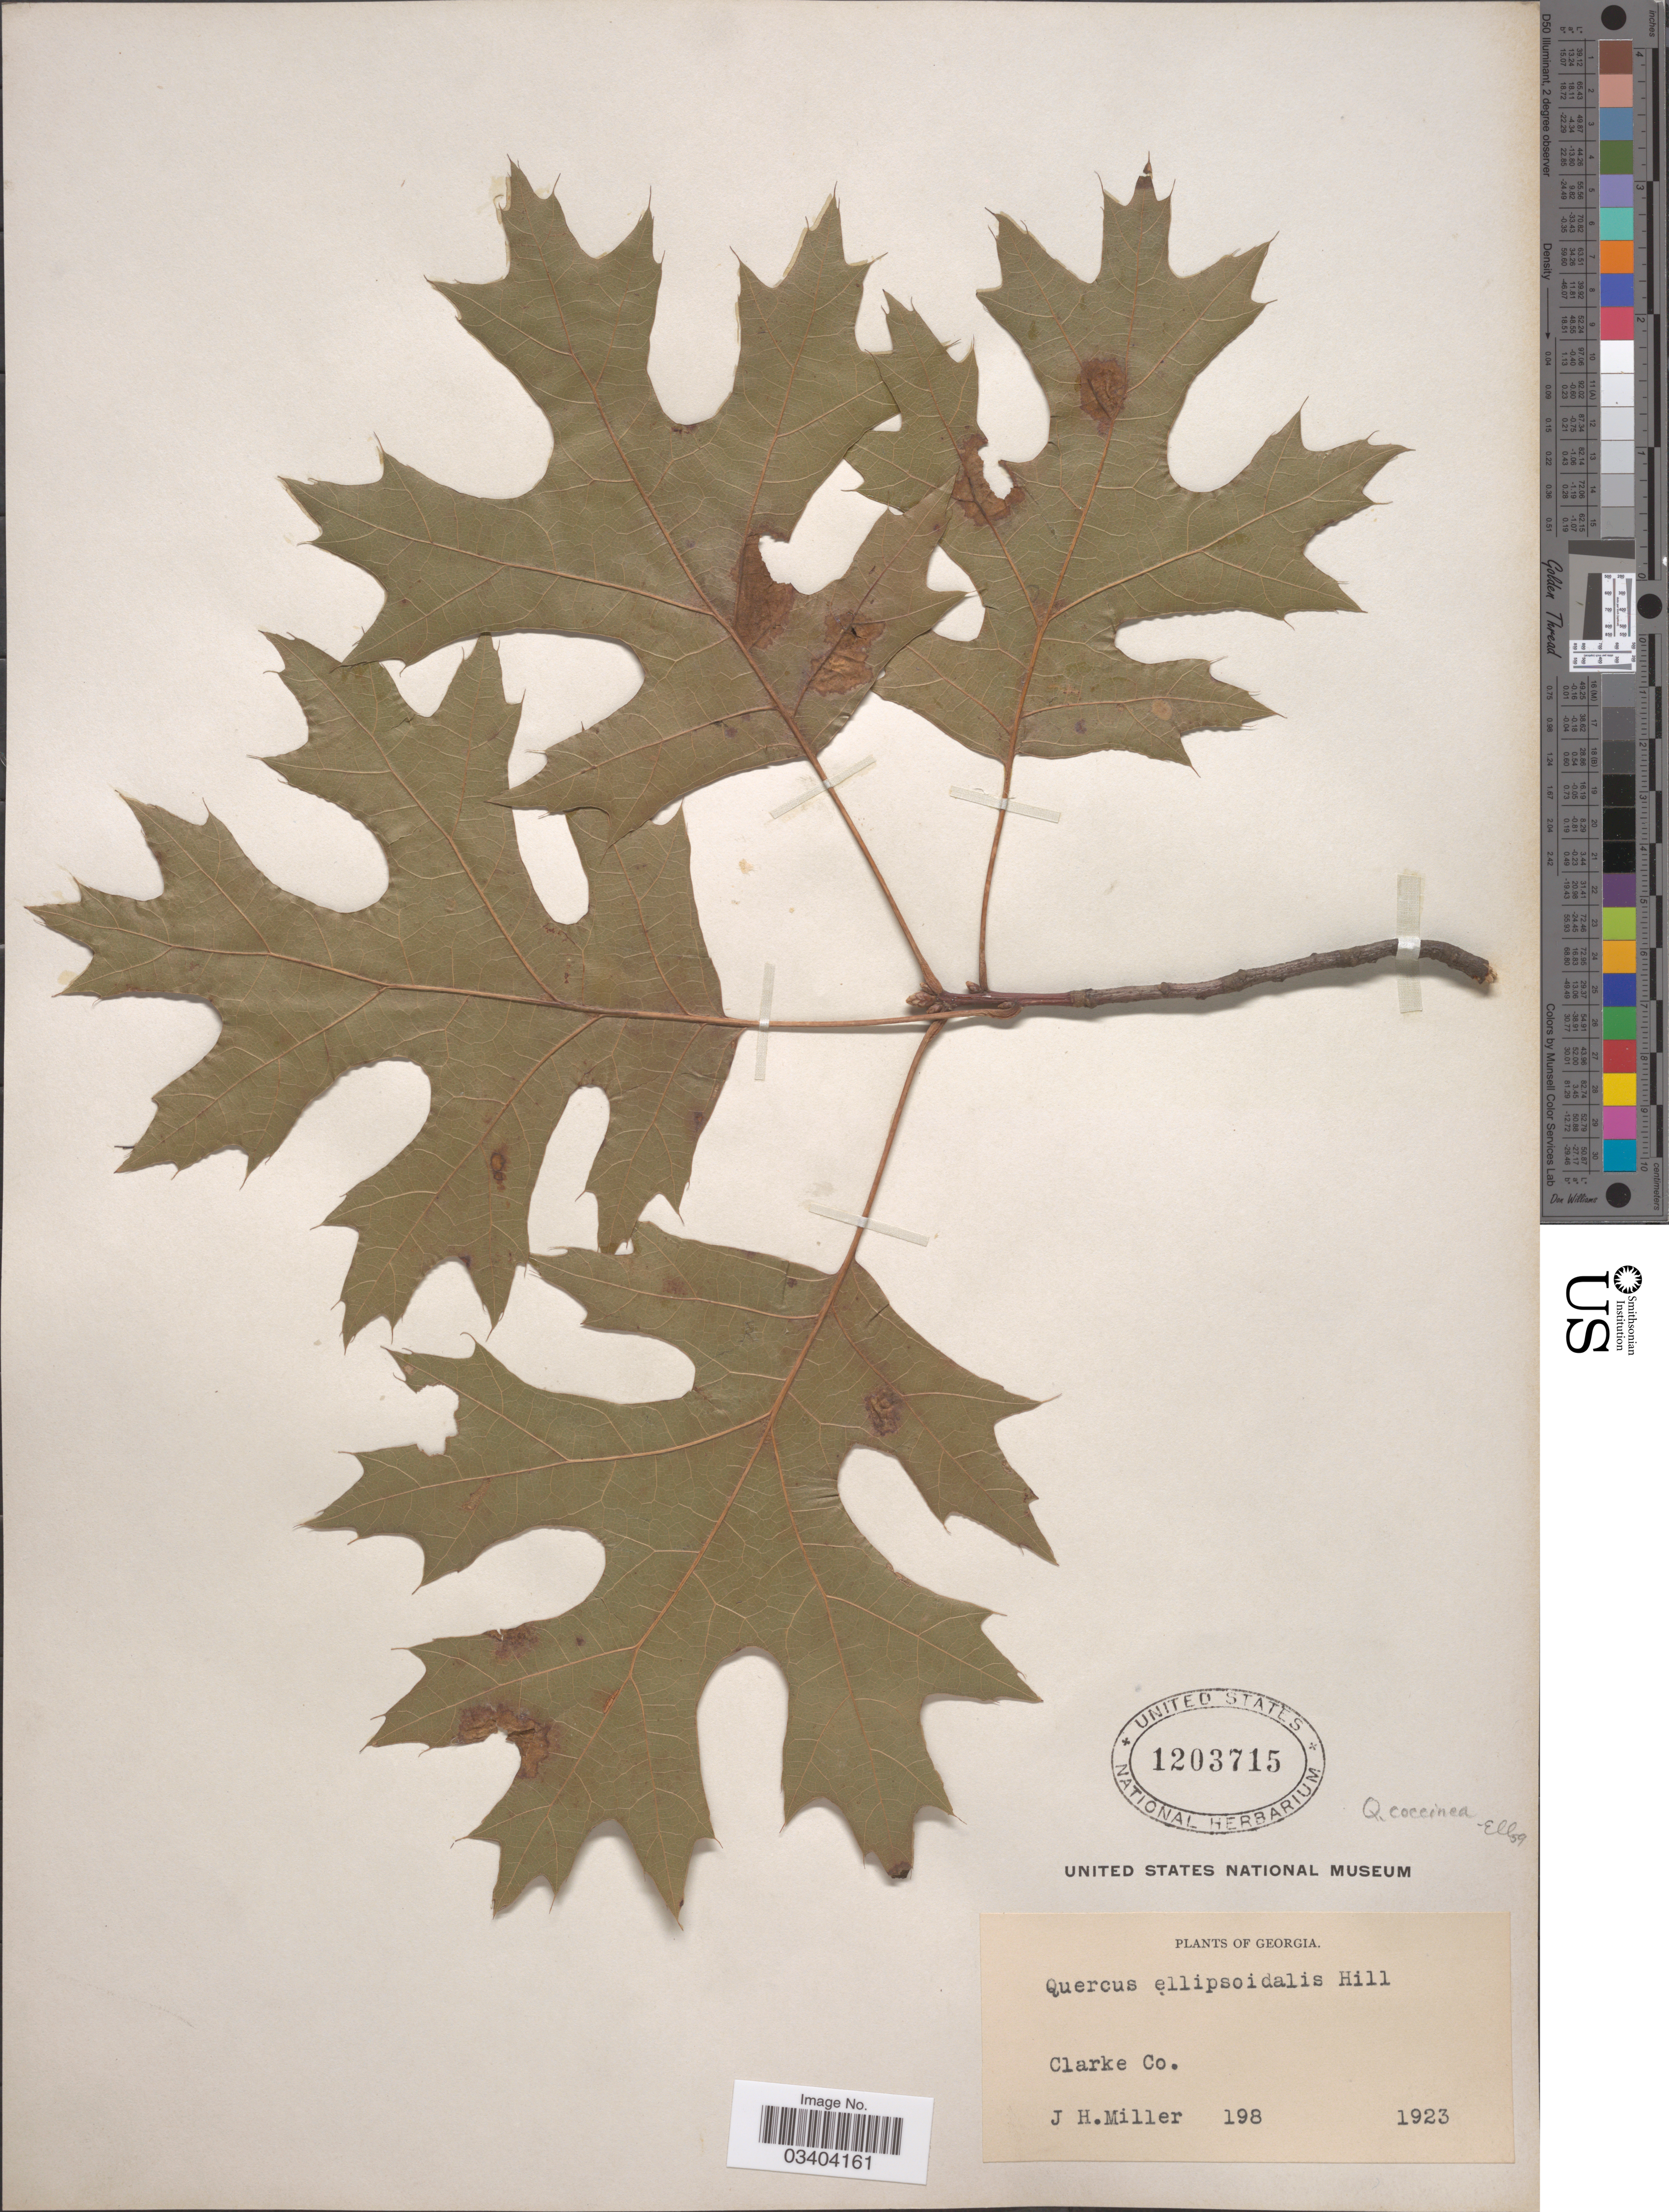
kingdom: Plantae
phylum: Tracheophyta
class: Magnoliopsida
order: Fagales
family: Fagaceae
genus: Quercus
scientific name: Quercus coccinea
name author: Münchh.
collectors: J. H. Miller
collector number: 198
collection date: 1923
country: United States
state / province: Georgia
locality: Clarke Co.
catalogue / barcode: US 1203715